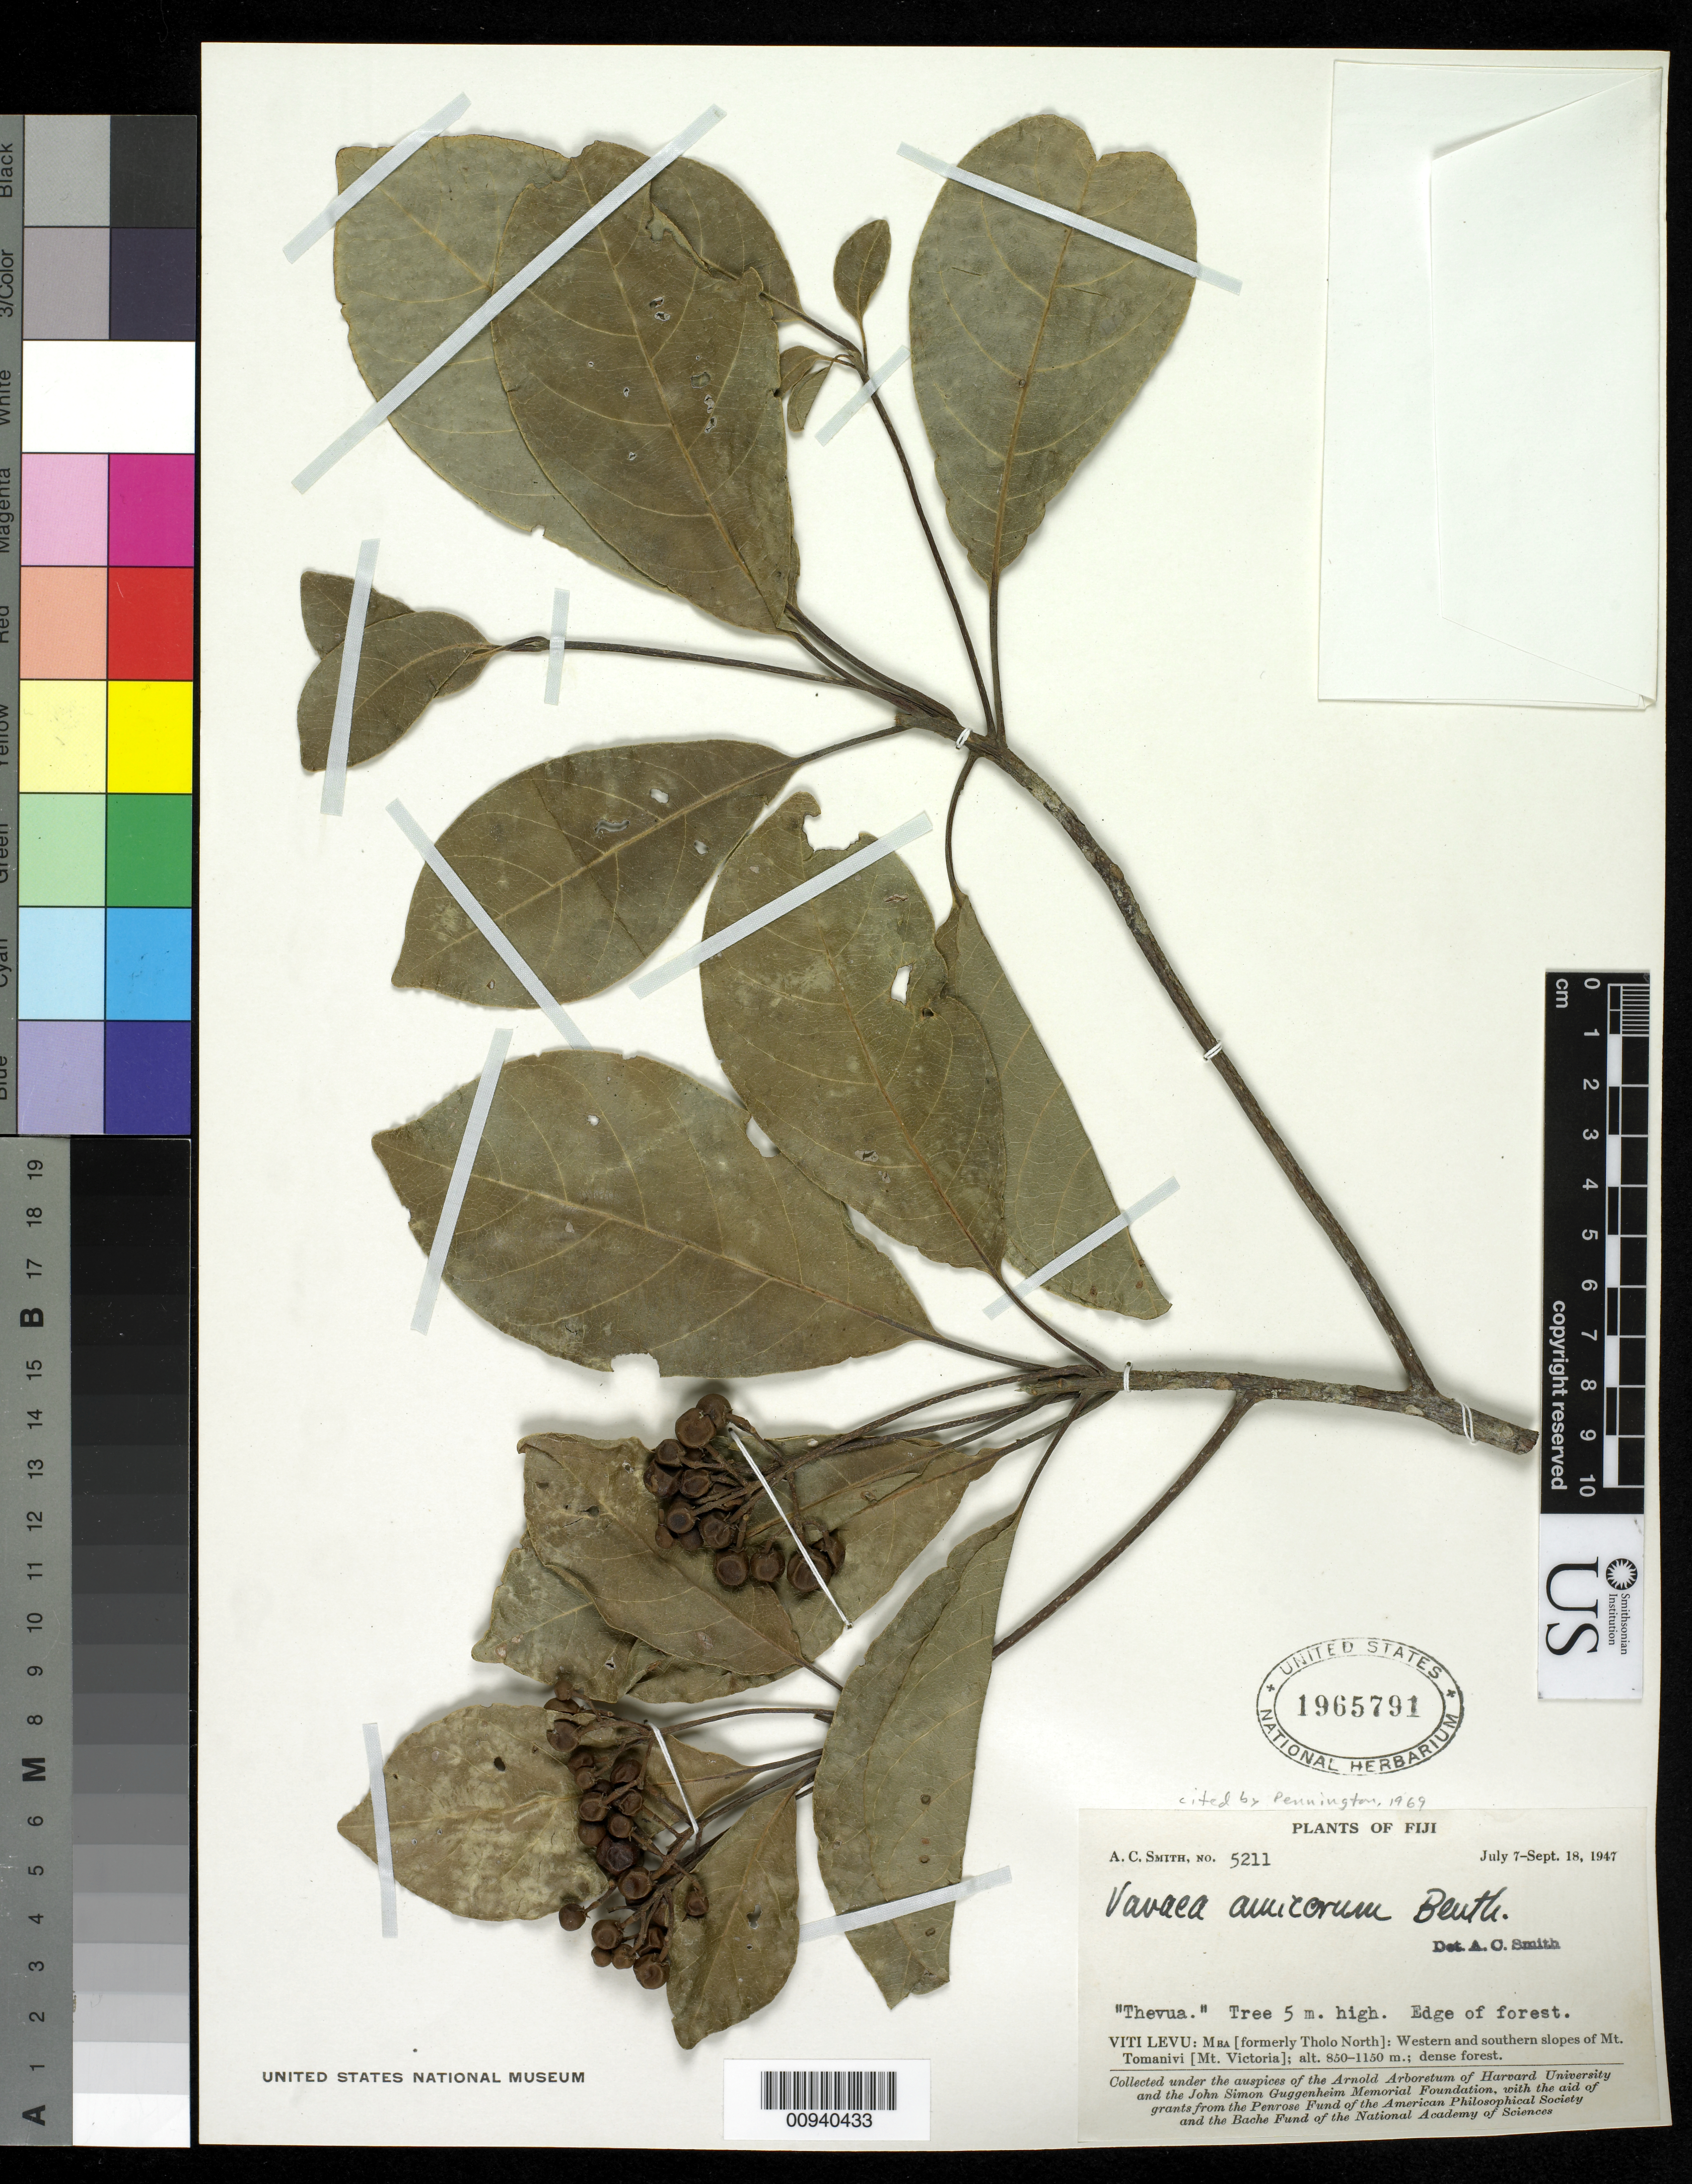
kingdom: Plantae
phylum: Tracheophyta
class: Magnoliopsida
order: Sapindales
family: Meliaceae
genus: Vavaea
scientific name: Vavaea amicorum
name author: Benth.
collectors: C. A. Smith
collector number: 5211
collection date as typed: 07 Jul 1947 to 18 Sep 1947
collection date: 1947-07-07/1947-09-18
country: Fiji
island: Viti Levu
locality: Mba (formerly Tholo North): Western and southern slopes of Mt. Tomanivi (Mt. Victoria)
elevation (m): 850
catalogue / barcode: US 1965791